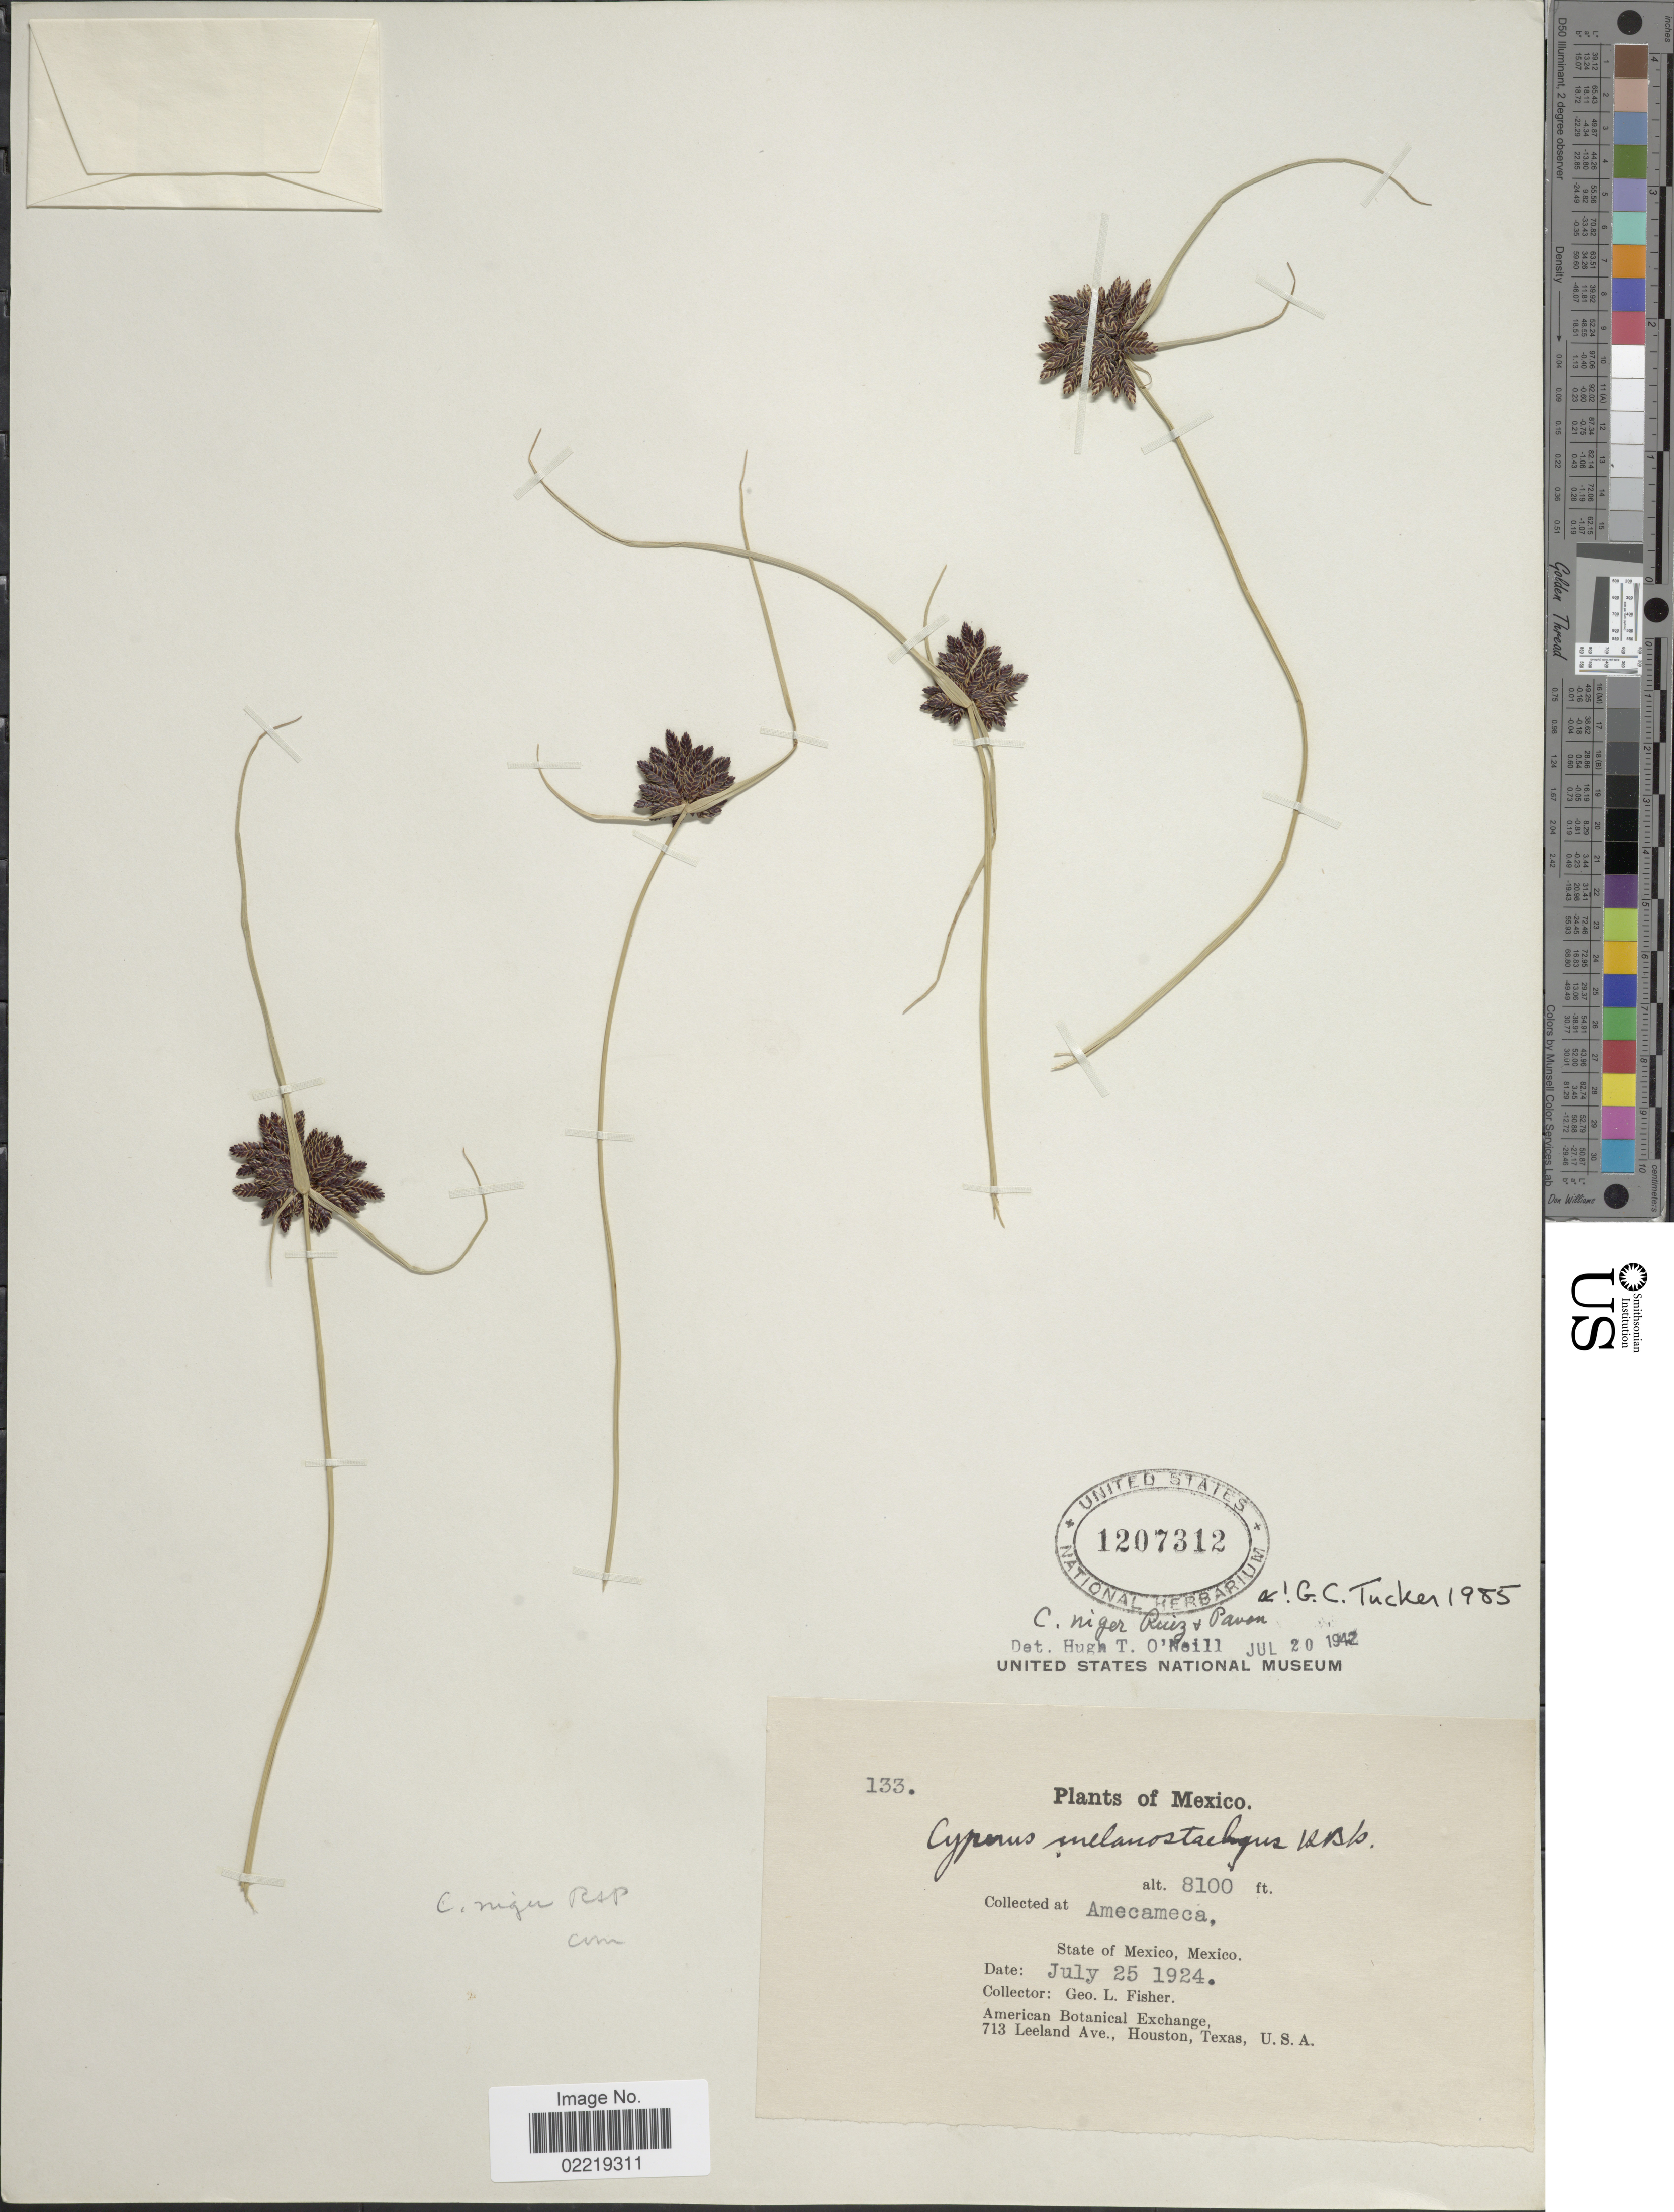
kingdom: Plantae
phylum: Tracheophyta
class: Liliopsida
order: Poales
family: Cyperaceae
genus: Cyperus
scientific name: Cyperus niger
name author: Ruiz & Pav.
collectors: G. L. Fisher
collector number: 133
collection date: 1924-07-25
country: Mexico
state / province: México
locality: Amecameca, State of Mexico, Mexico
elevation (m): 2469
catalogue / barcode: US 1207312